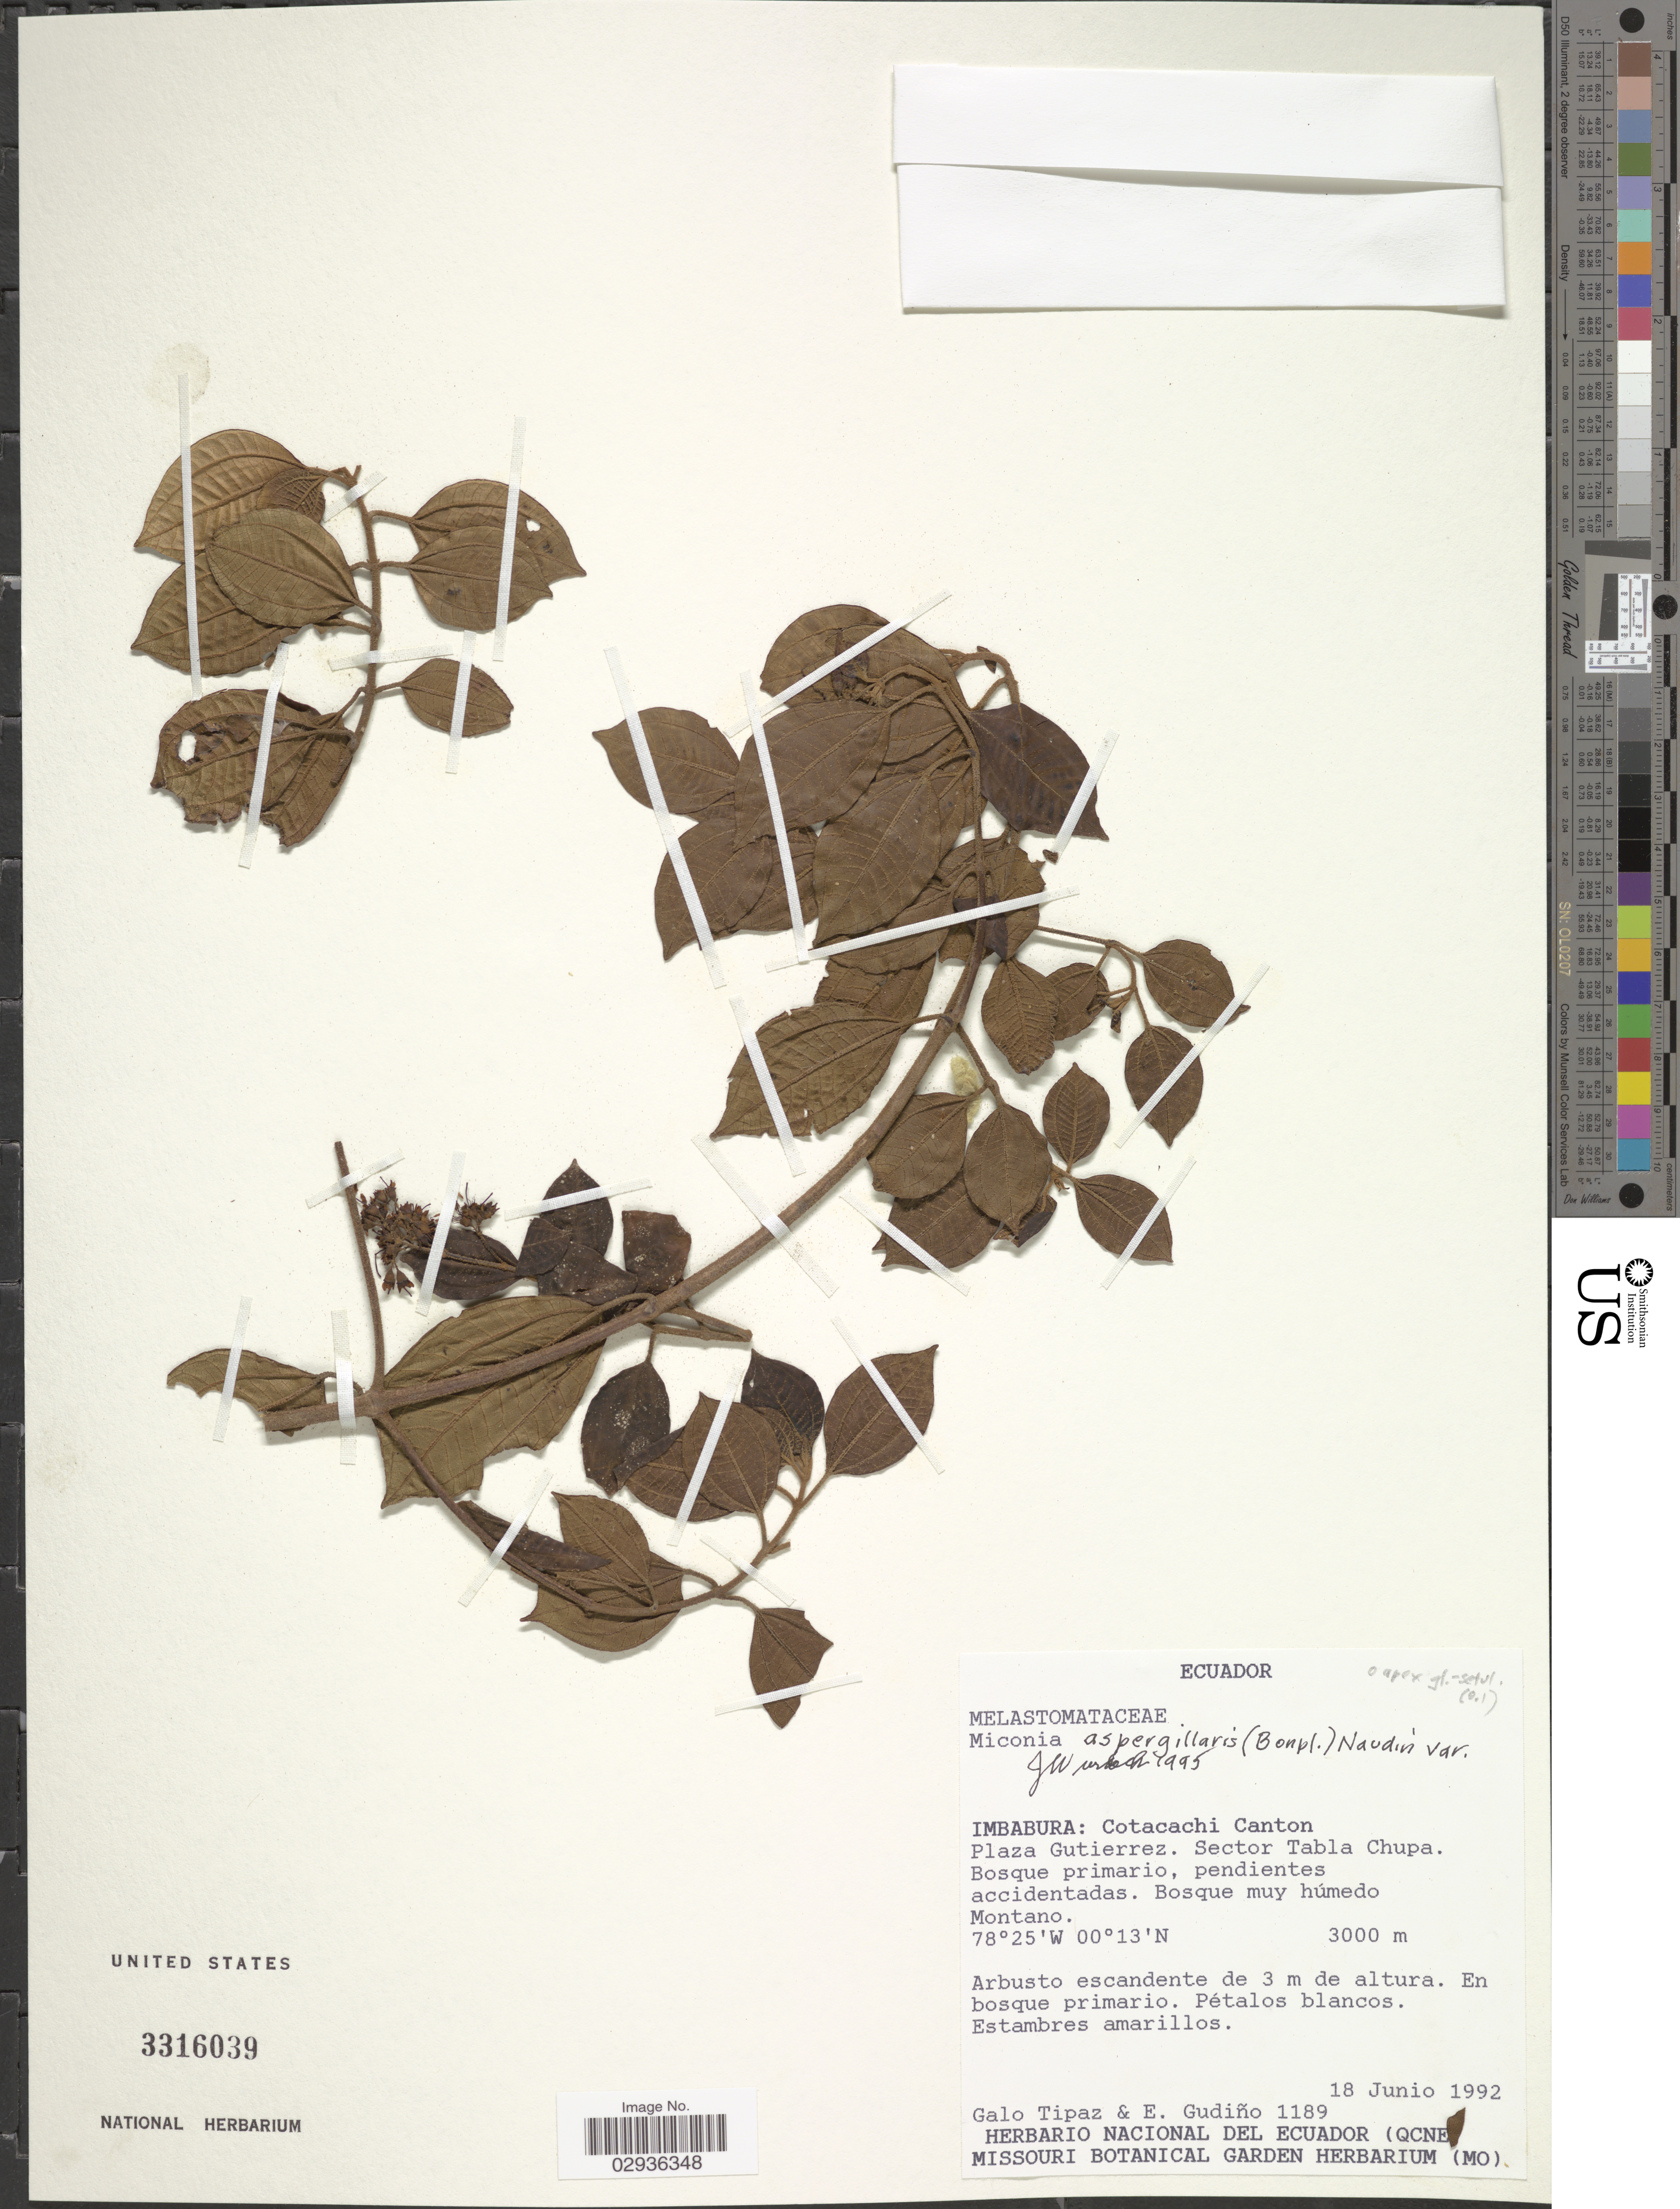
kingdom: Plantae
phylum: Tracheophyta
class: Magnoliopsida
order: Myrtales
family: Melastomataceae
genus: Miconia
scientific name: Miconia aspergillaris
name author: (Bonpl.) Naudin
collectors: G. Tipaz & E. Gudiño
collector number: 1189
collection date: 1992-06-18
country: Ecuador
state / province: Imbabura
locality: Cotacachi Canton. Plaza Gutierrez. Sector Tabla Chupa. Bosque muy húmedo Montana.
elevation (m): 3000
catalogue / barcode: US 3316039